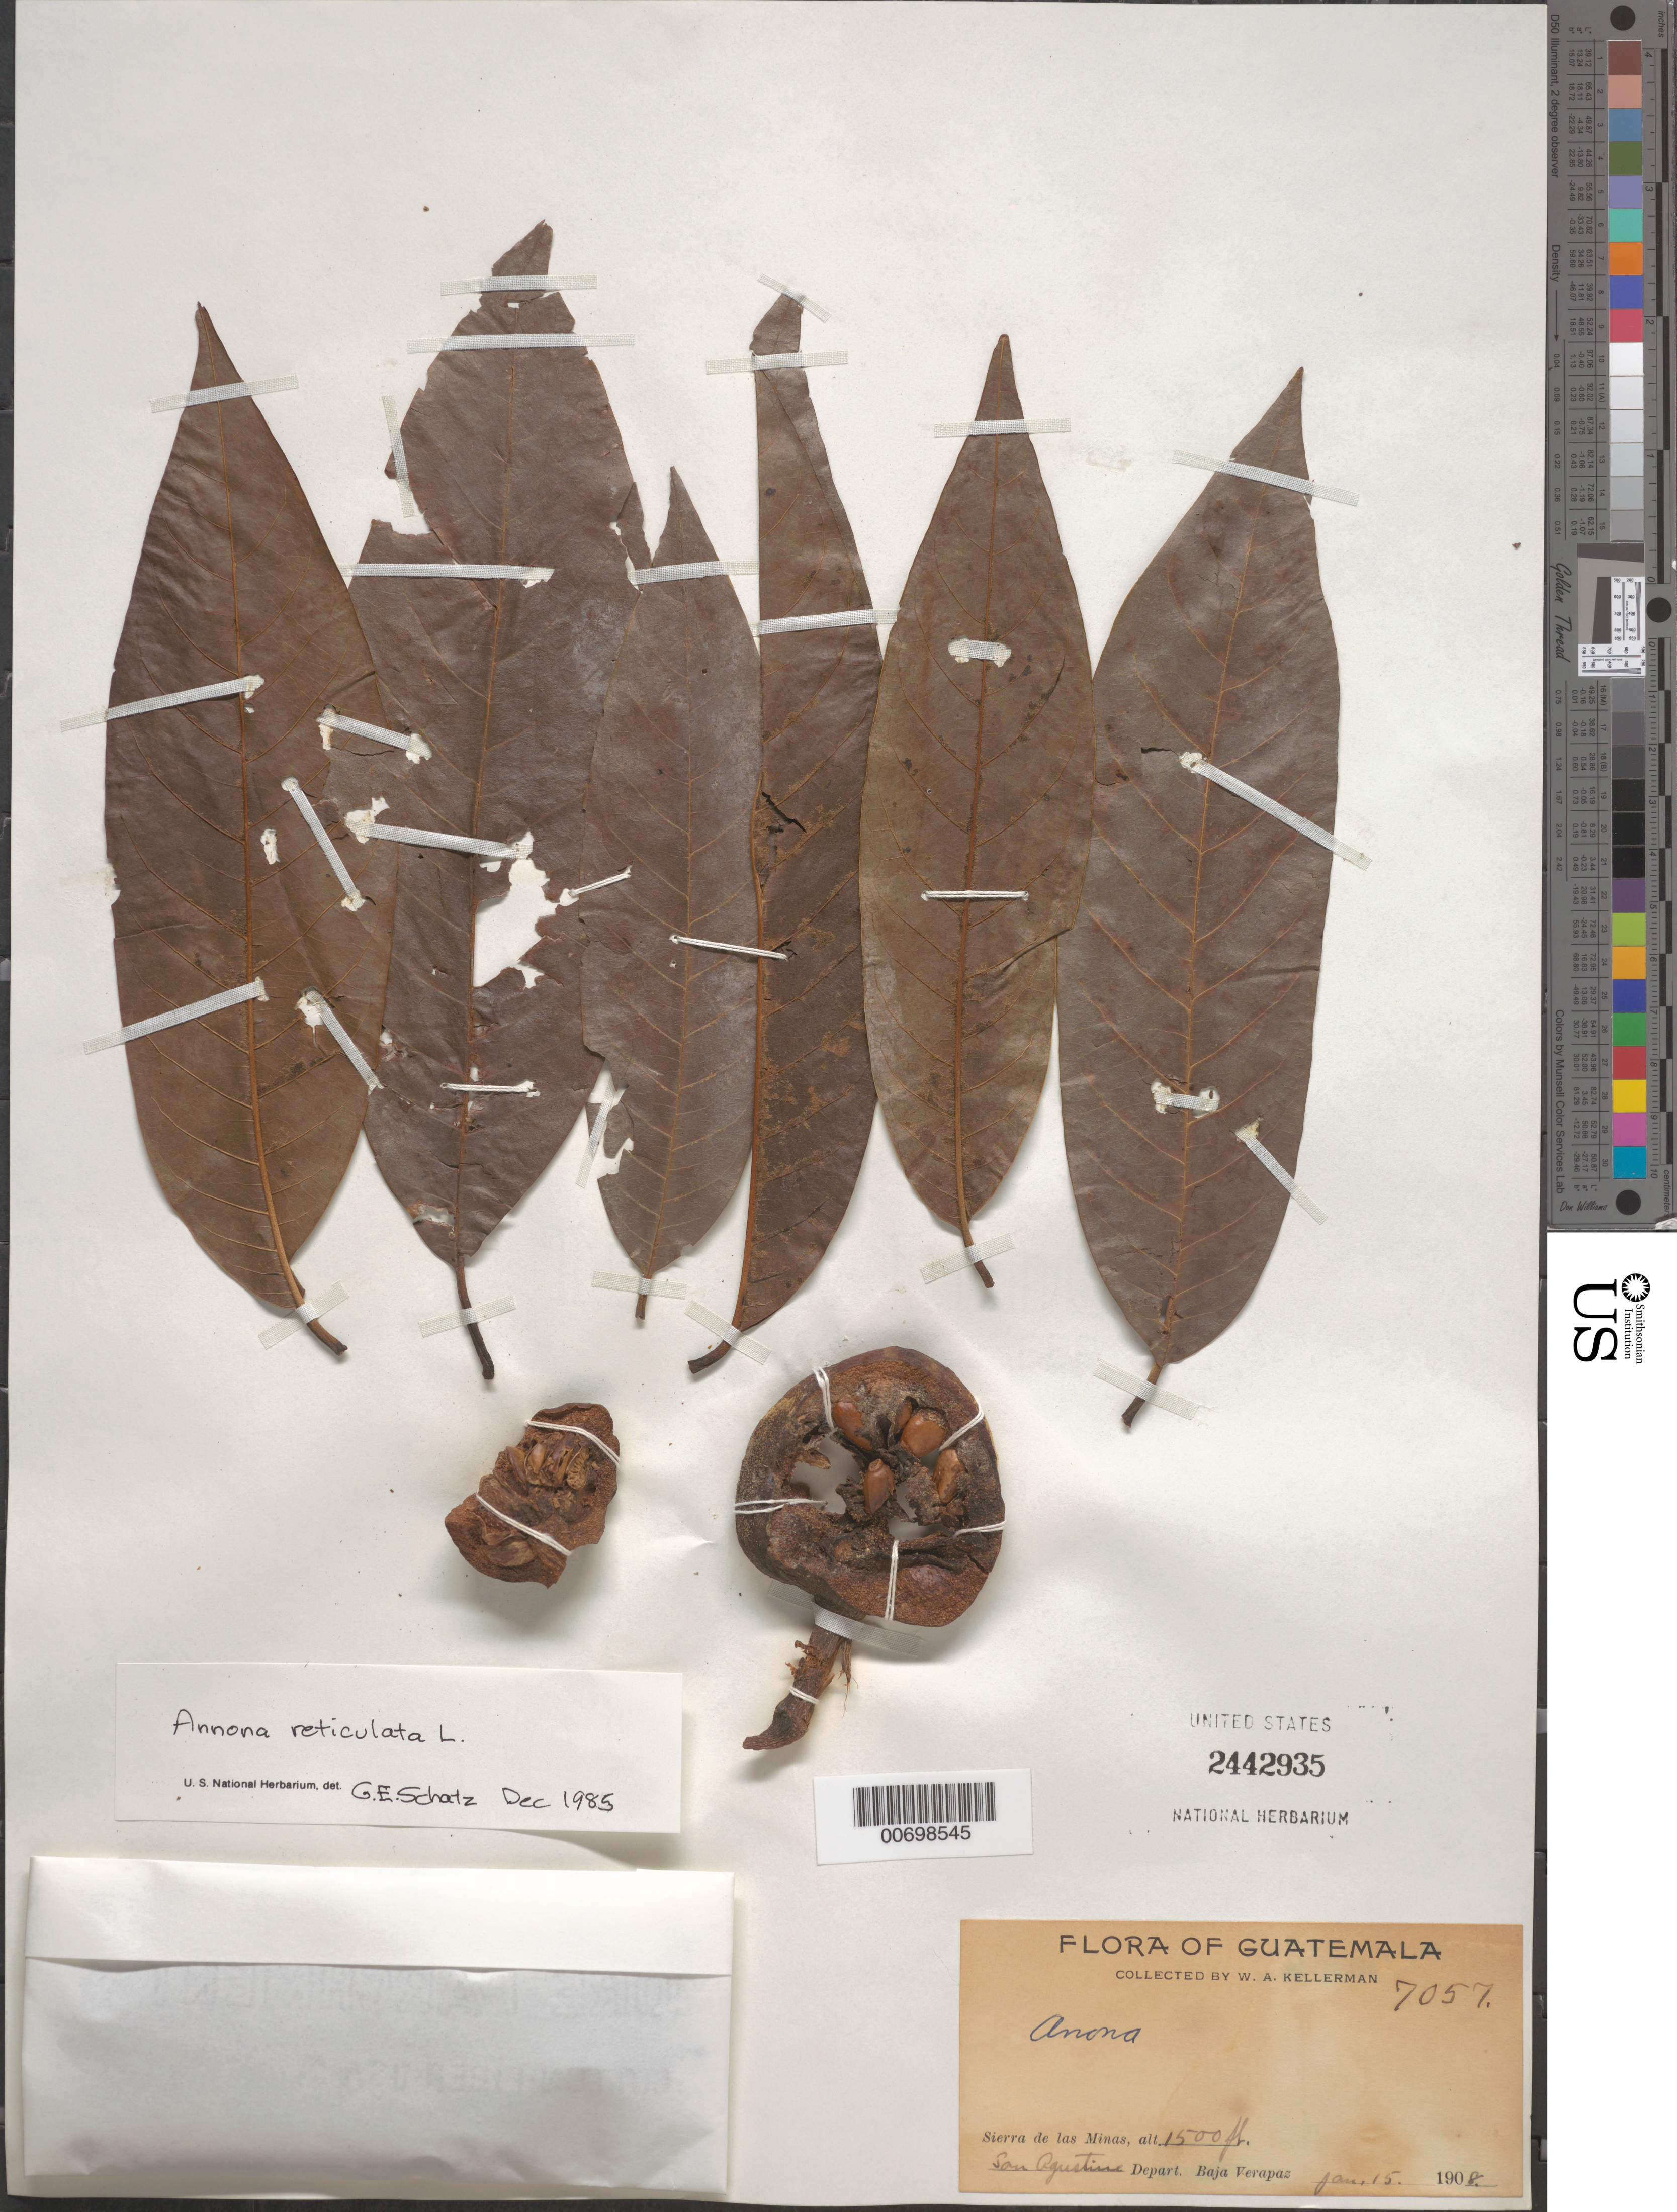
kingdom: Plantae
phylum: Tracheophyta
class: Magnoliopsida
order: Magnoliales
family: Annonaceae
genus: Annona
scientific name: Annona reticulata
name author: L.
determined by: Schatz, George E.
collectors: W. Kellerman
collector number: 7057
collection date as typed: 15 Jan 1908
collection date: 1908-01-15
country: Guatemala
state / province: El Progreso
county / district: San Agustin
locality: Sierra de Las Minas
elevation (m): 457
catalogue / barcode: US 2442935